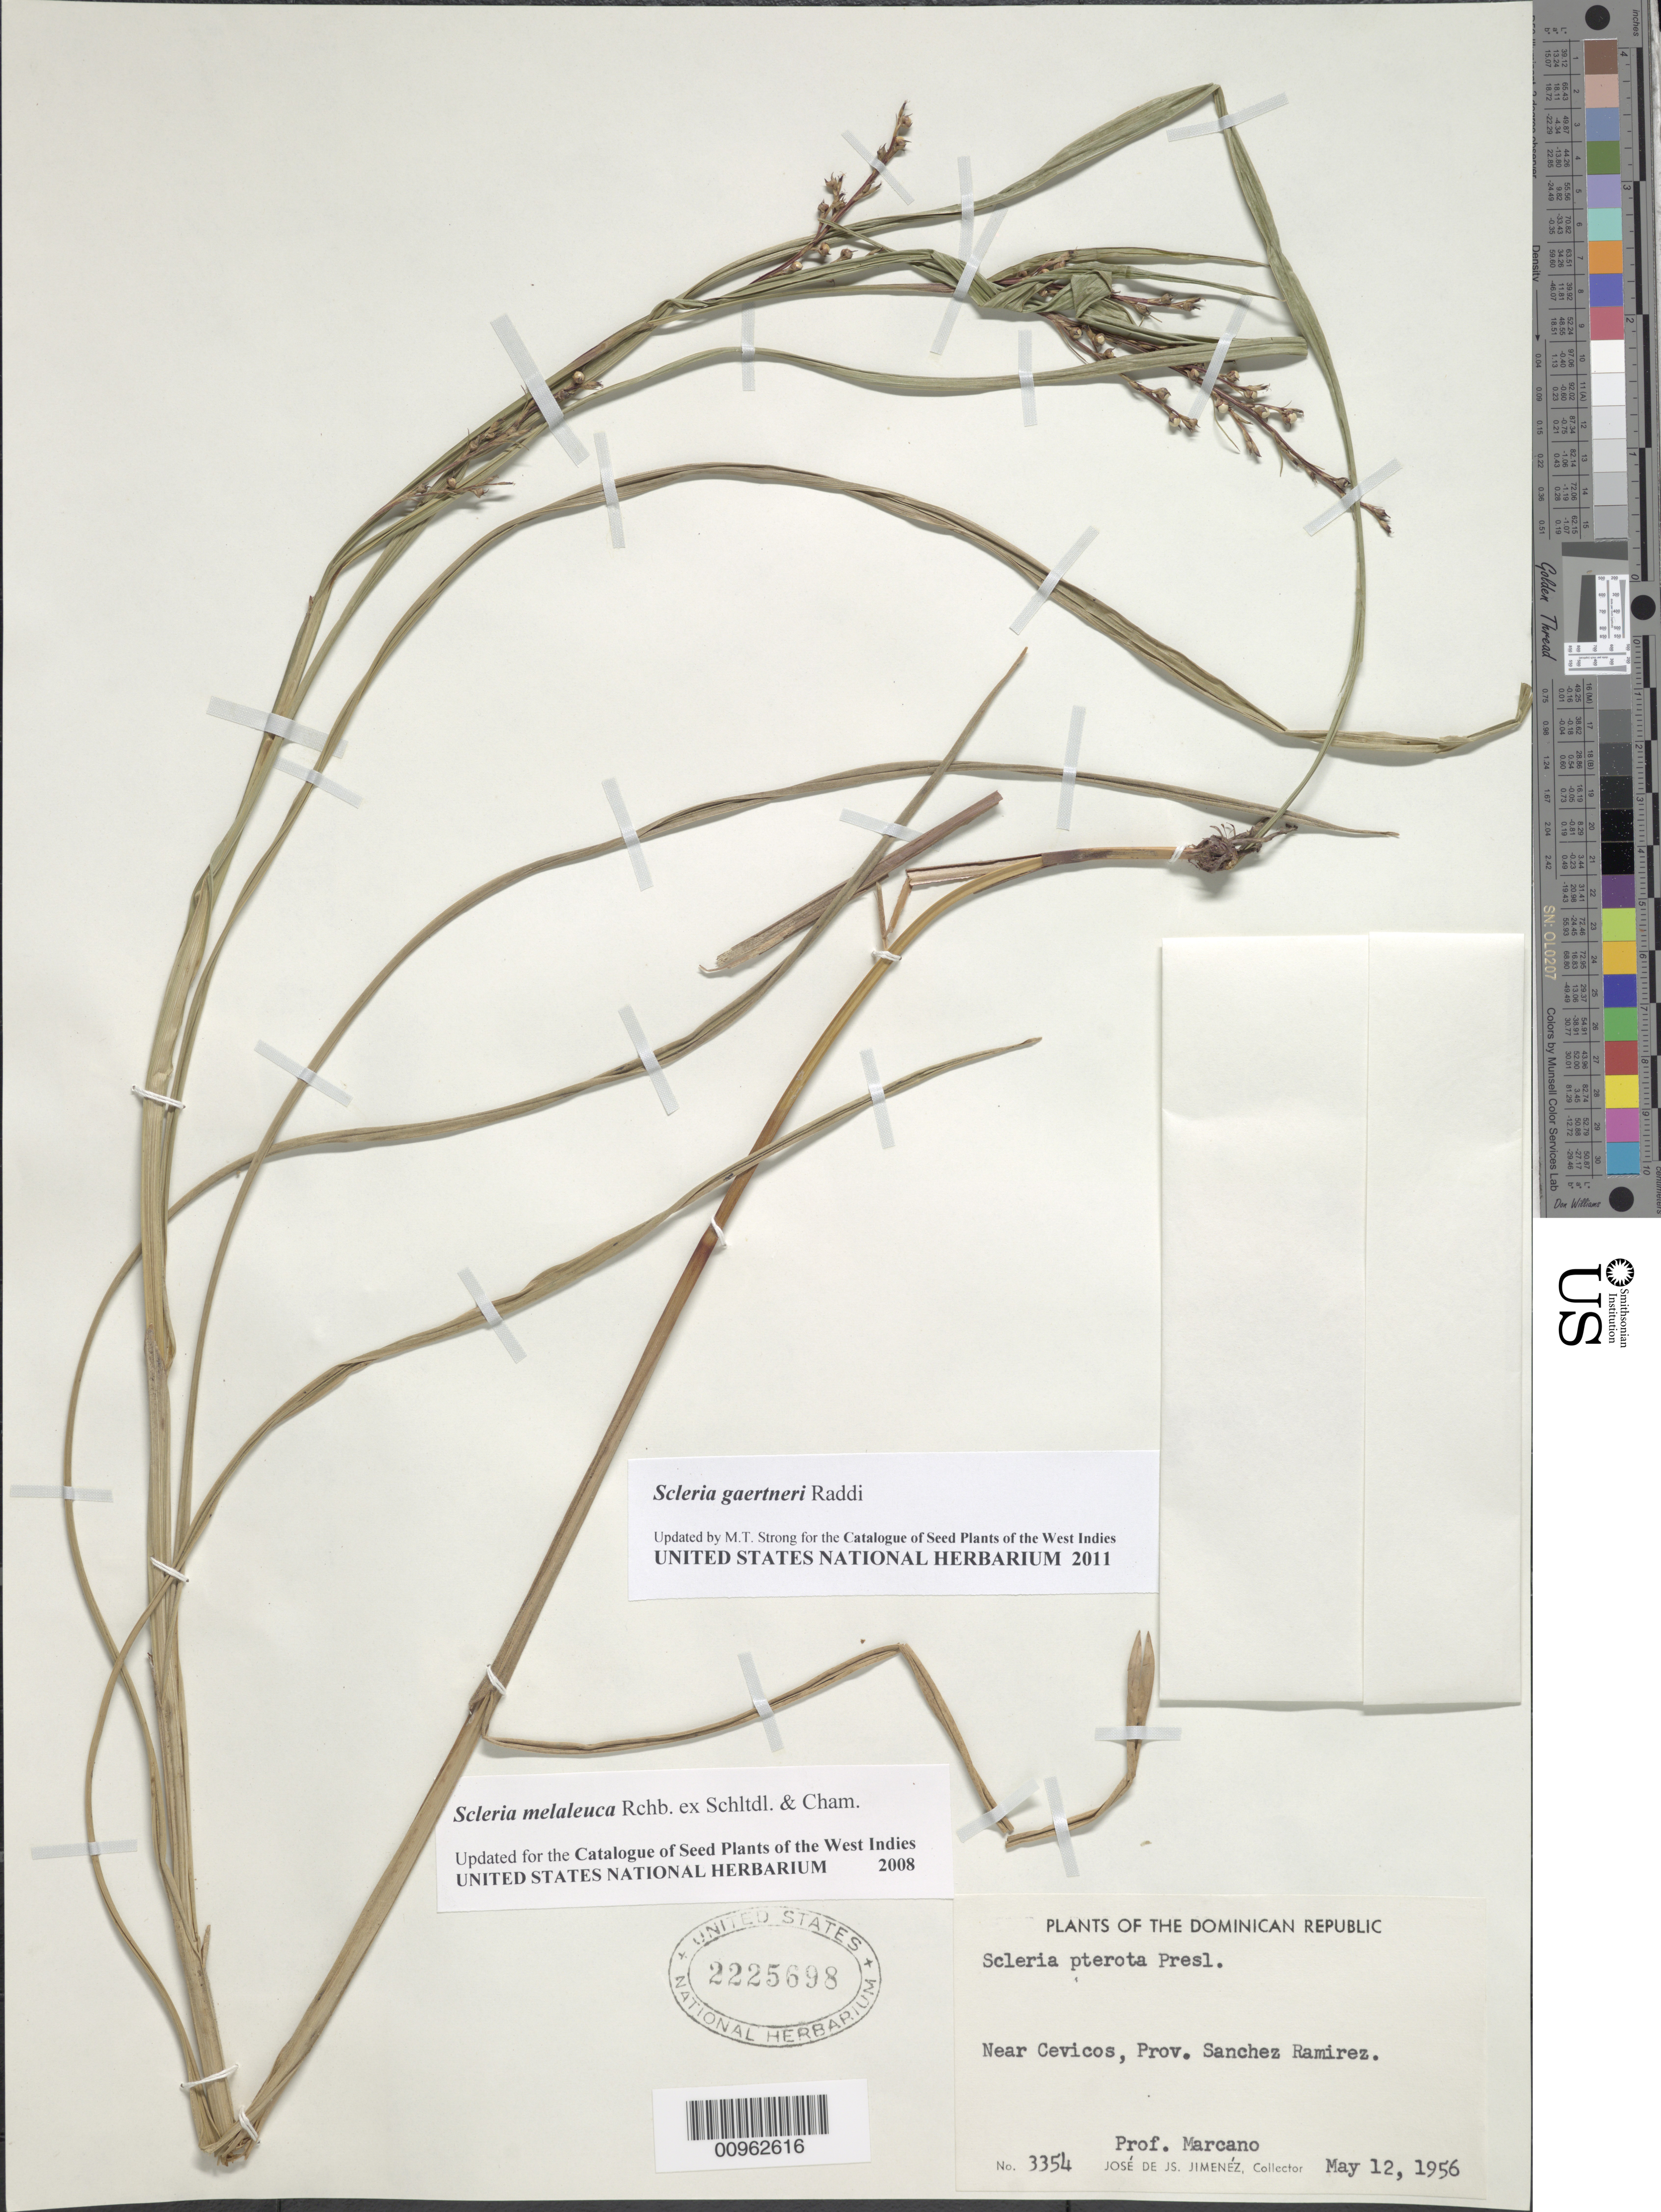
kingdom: Plantae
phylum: Tracheophyta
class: Liliopsida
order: Poales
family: Cyperaceae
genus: Scleria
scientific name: Scleria gaertneri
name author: Raddi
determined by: Strong, M. T., (US), Smithsonian Institution - National Museum of Natural History (UNITED STATES)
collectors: J. J. Jiménez & P. Marcano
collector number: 3354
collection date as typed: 12 May 1956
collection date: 1956-05-12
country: Dominican Republic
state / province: Sanchez Ramirez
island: Hispaniola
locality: Near Cevicos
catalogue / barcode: US 2225698